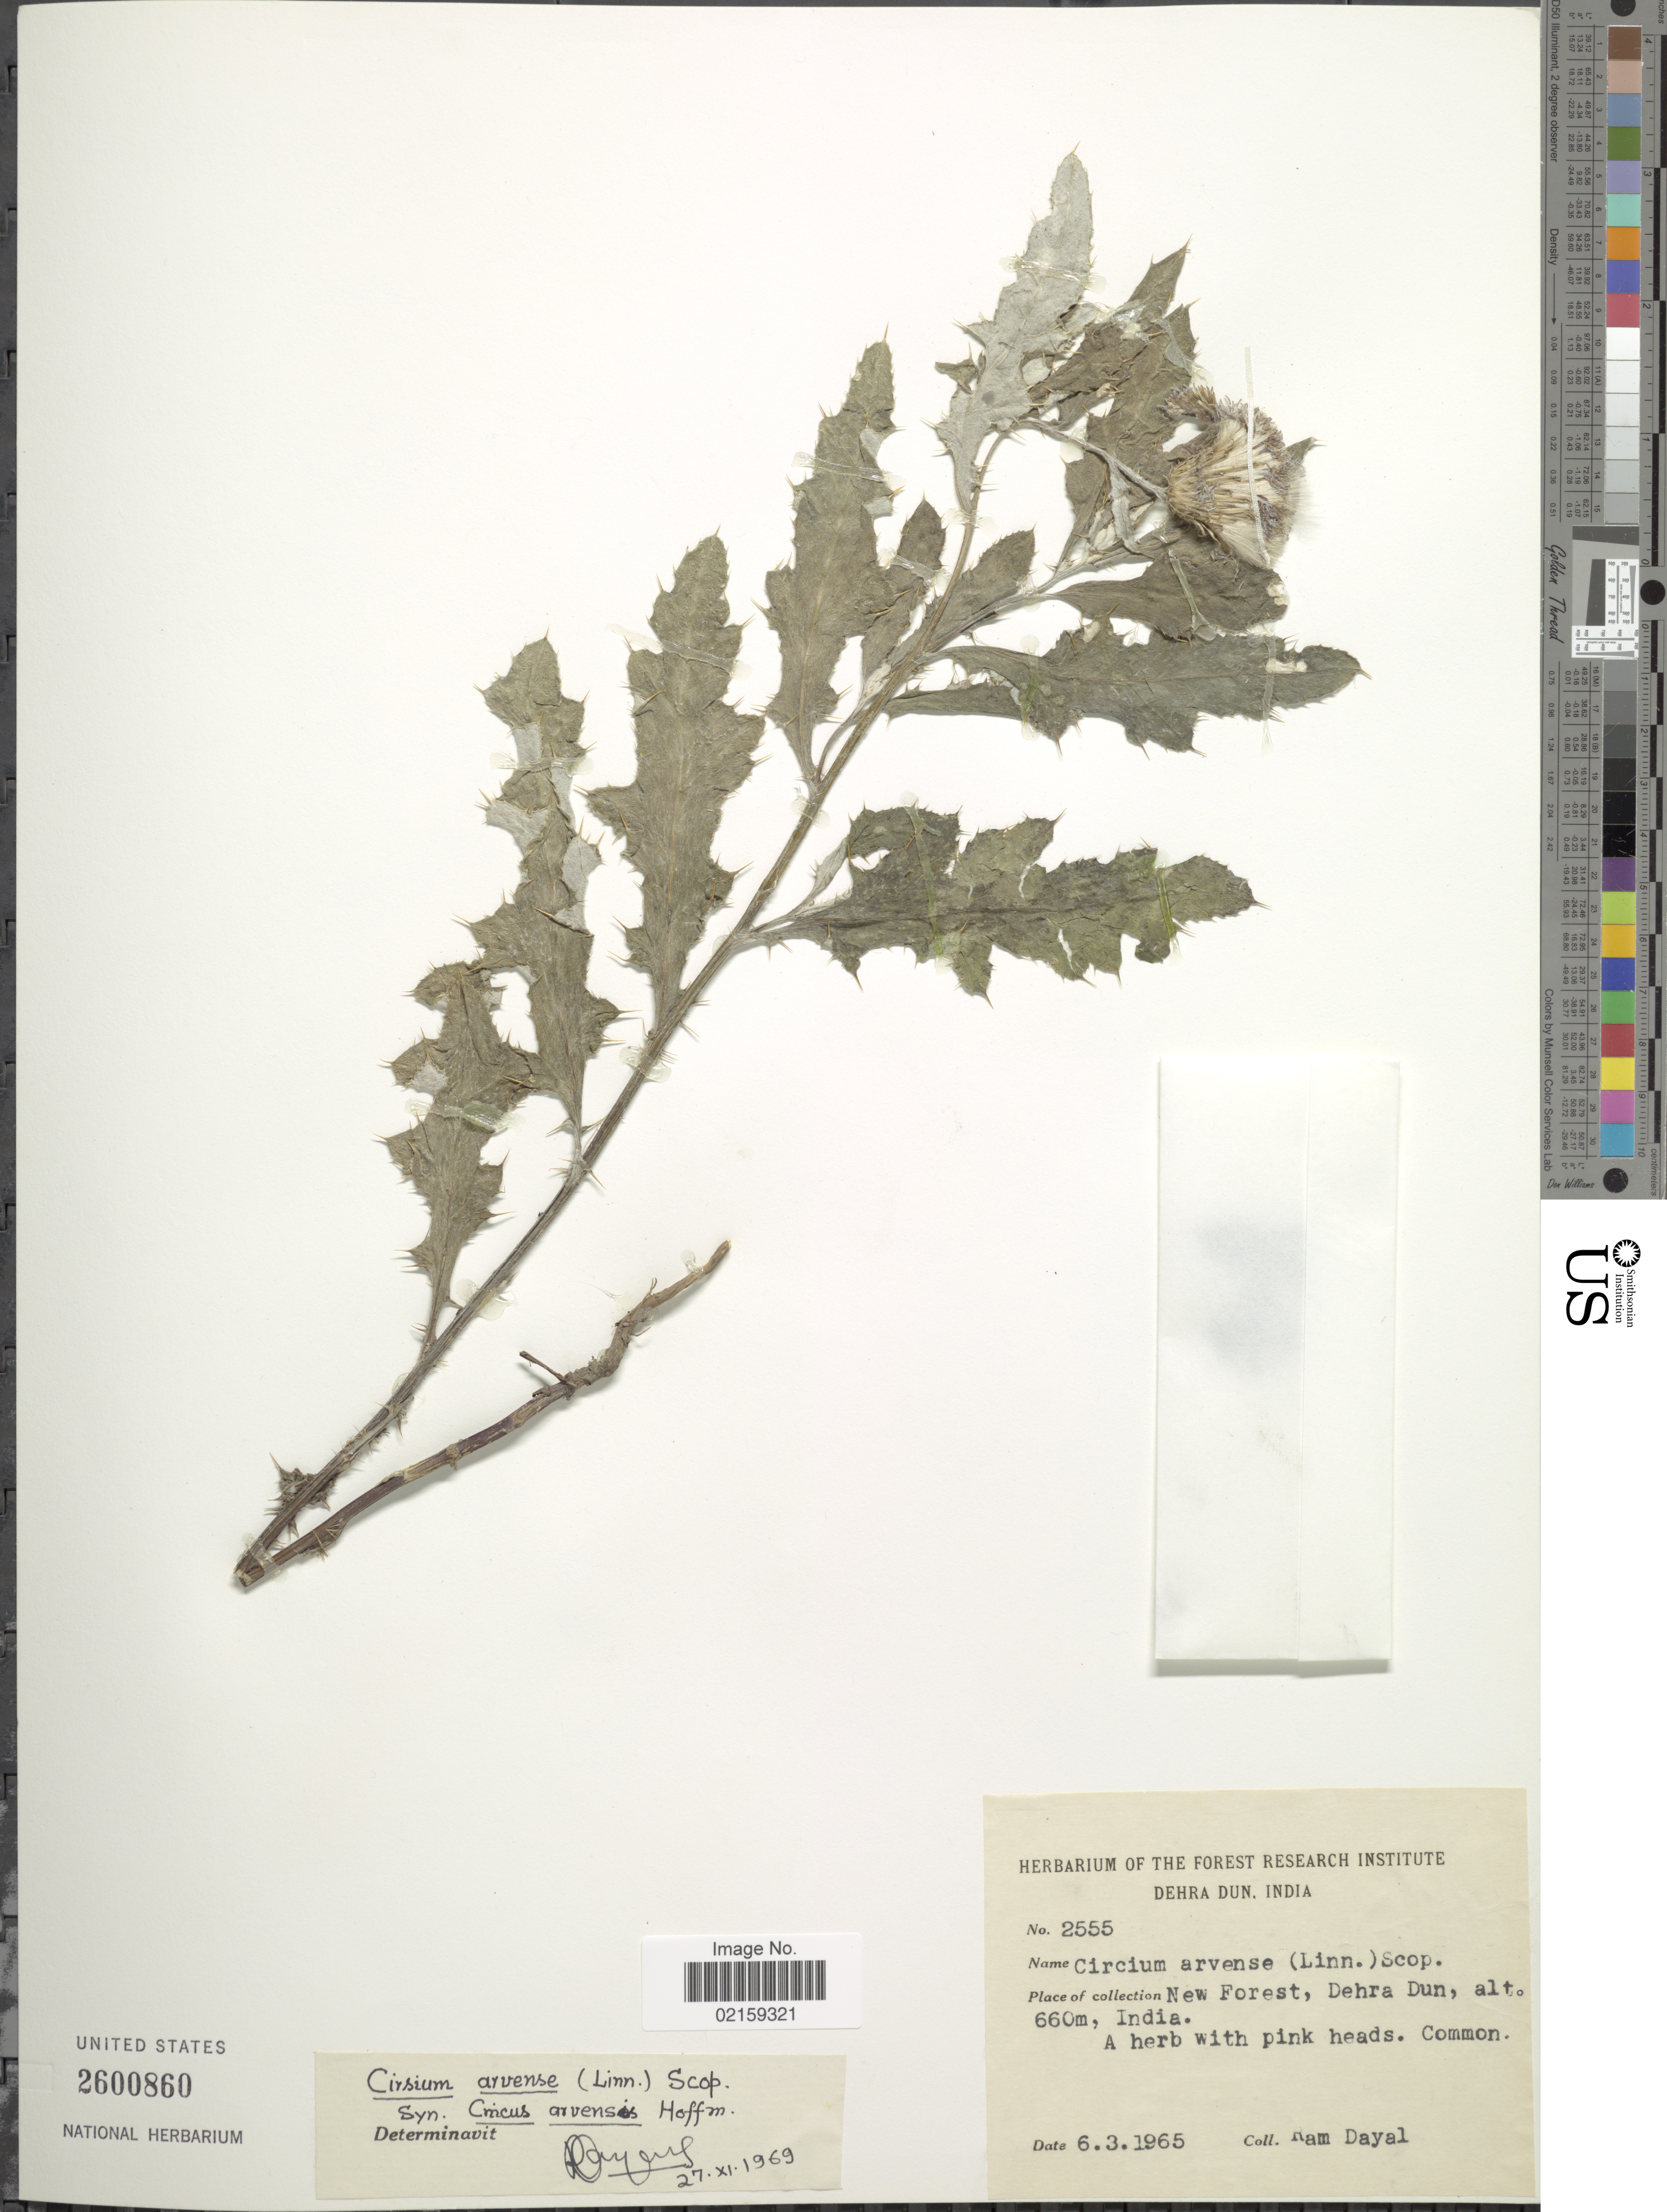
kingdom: Plantae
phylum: Tracheophyta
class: Magnoliopsida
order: Asterales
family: Asteraceae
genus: Cirsium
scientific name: Cirsium arvense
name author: (L.) Scop.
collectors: R. Dayal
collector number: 2555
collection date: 1965-03-06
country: India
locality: New Forest, Dehra Dun.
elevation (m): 600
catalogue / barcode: US 2600860